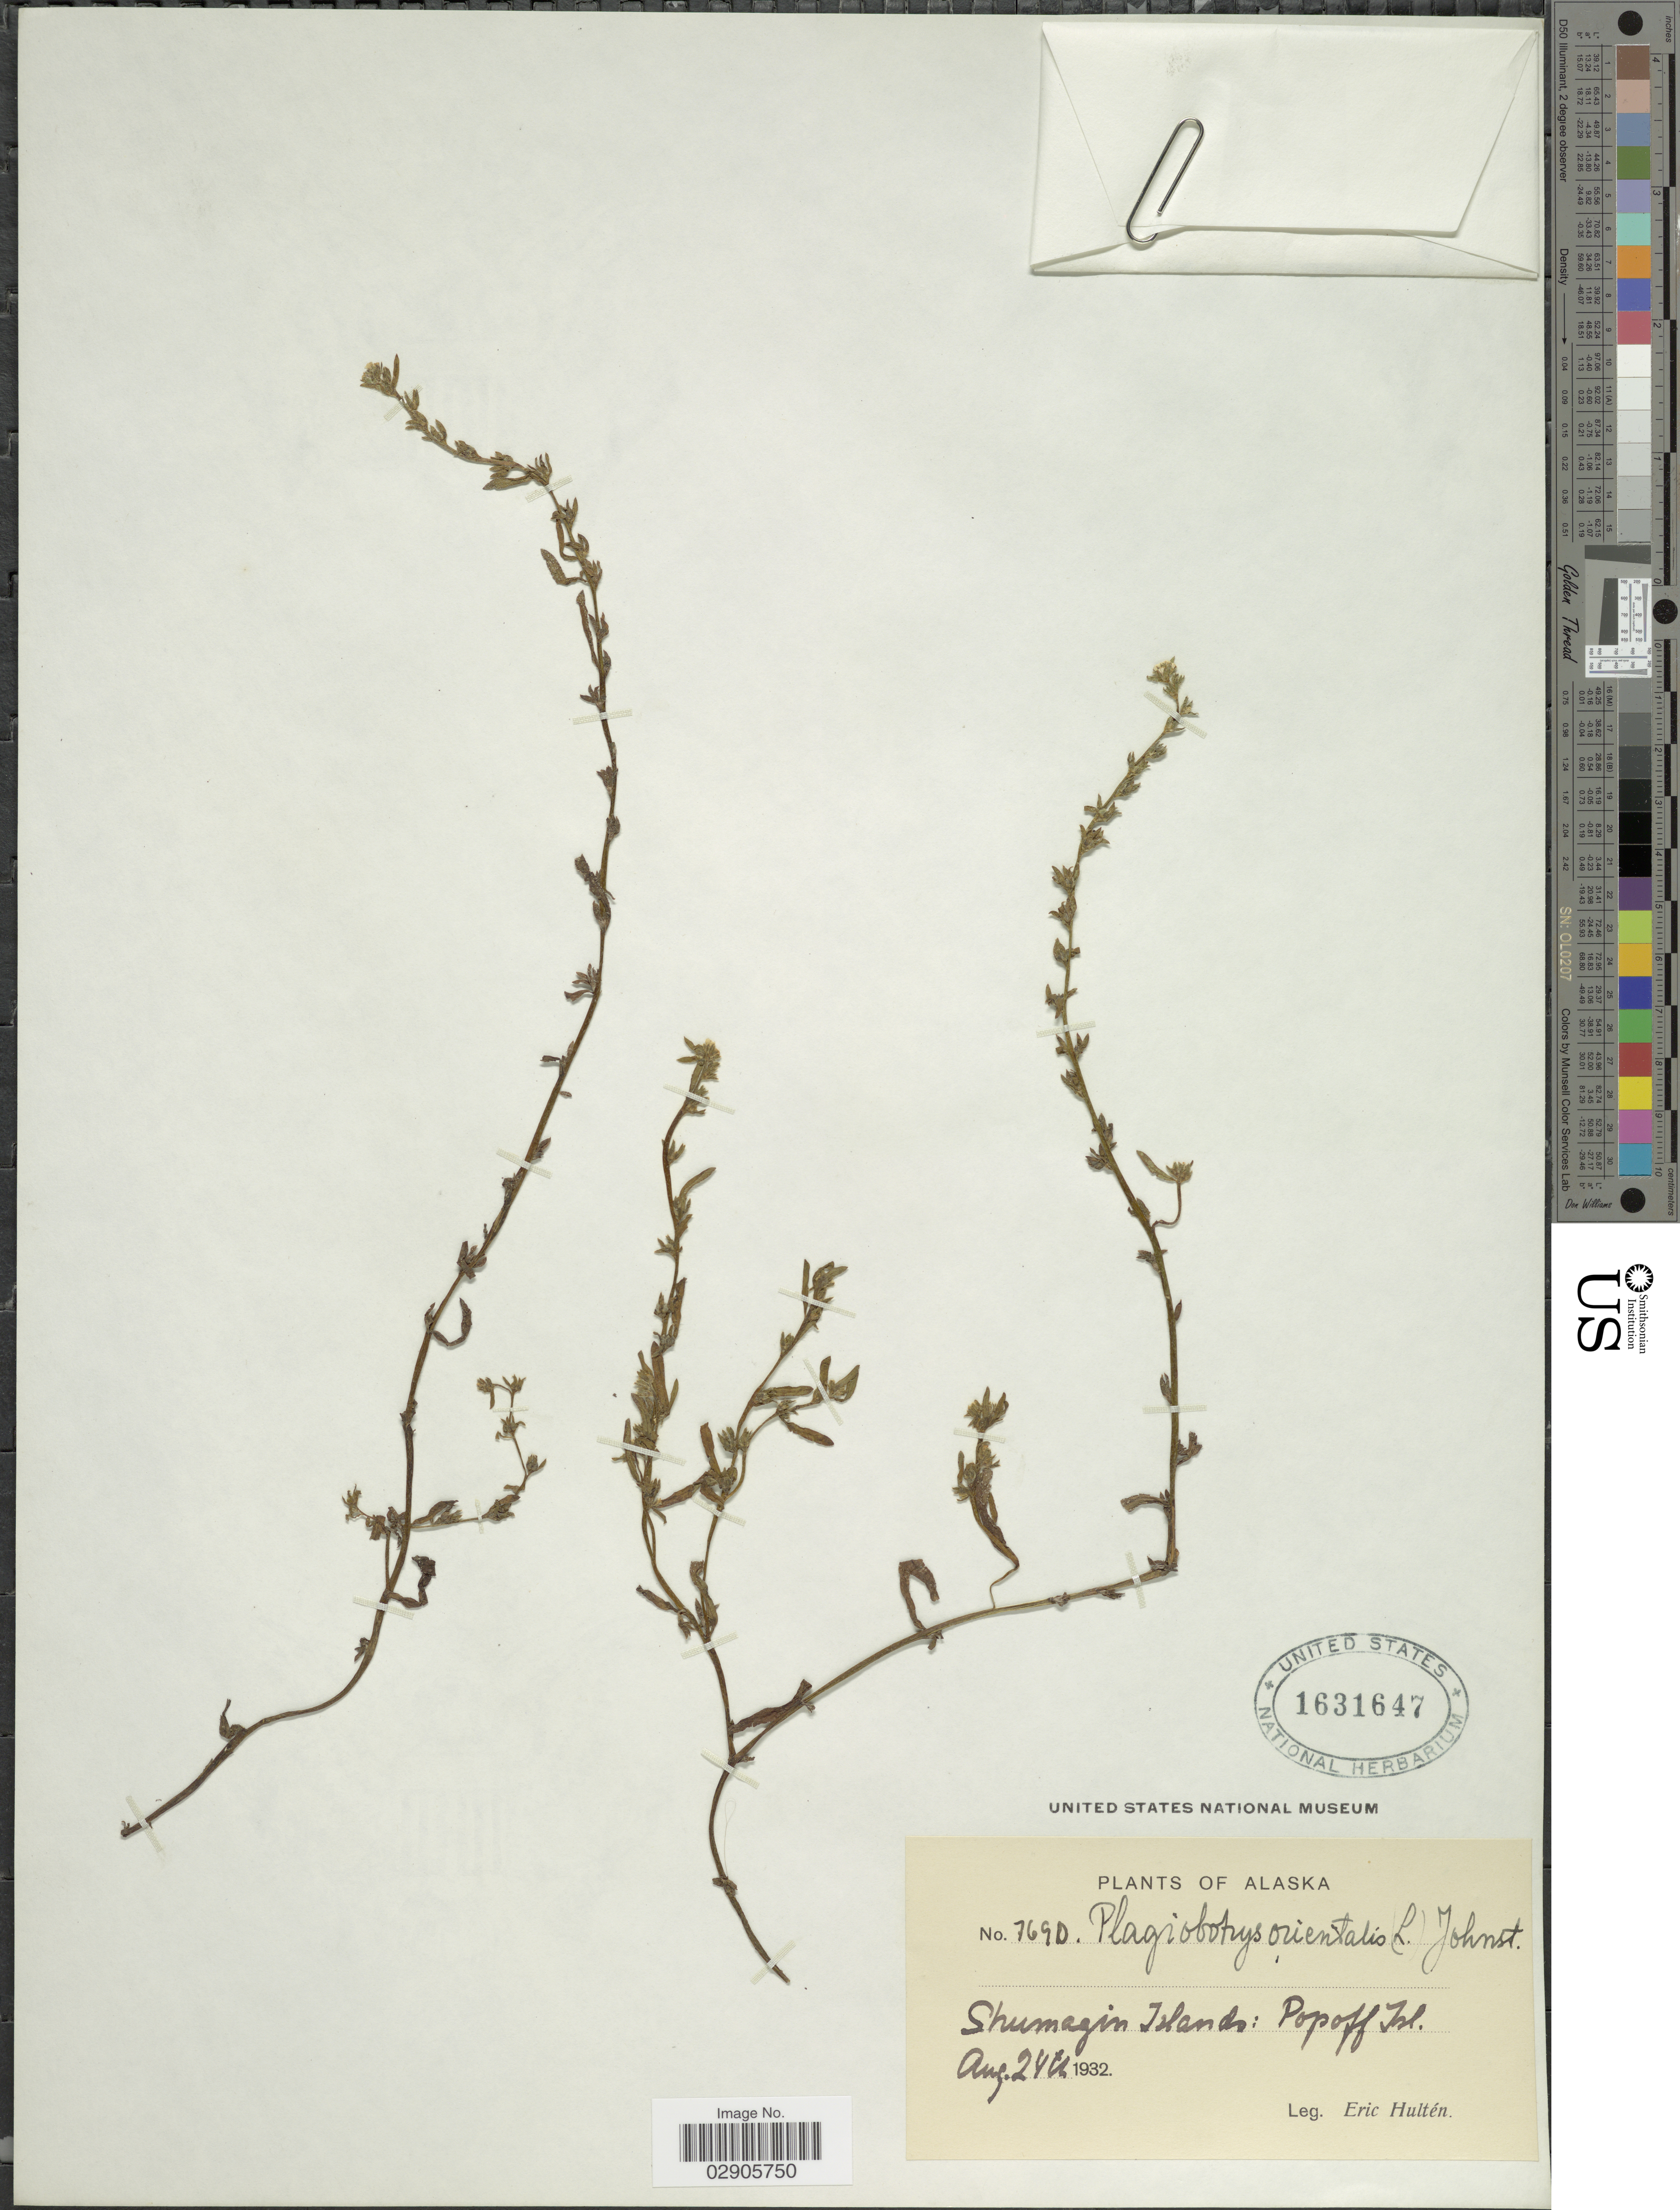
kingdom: Plantae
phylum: Tracheophyta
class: Magnoliopsida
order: Boraginales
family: Boraginaceae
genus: Plagiobothrys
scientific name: Plagiobothrys orientalis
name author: I.M. Johnst.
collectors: E. G. Hultén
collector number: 7690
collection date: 1932-08-24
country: United States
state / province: Alaska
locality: Shumagin Islands: Popoff Isl.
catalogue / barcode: US 1631647